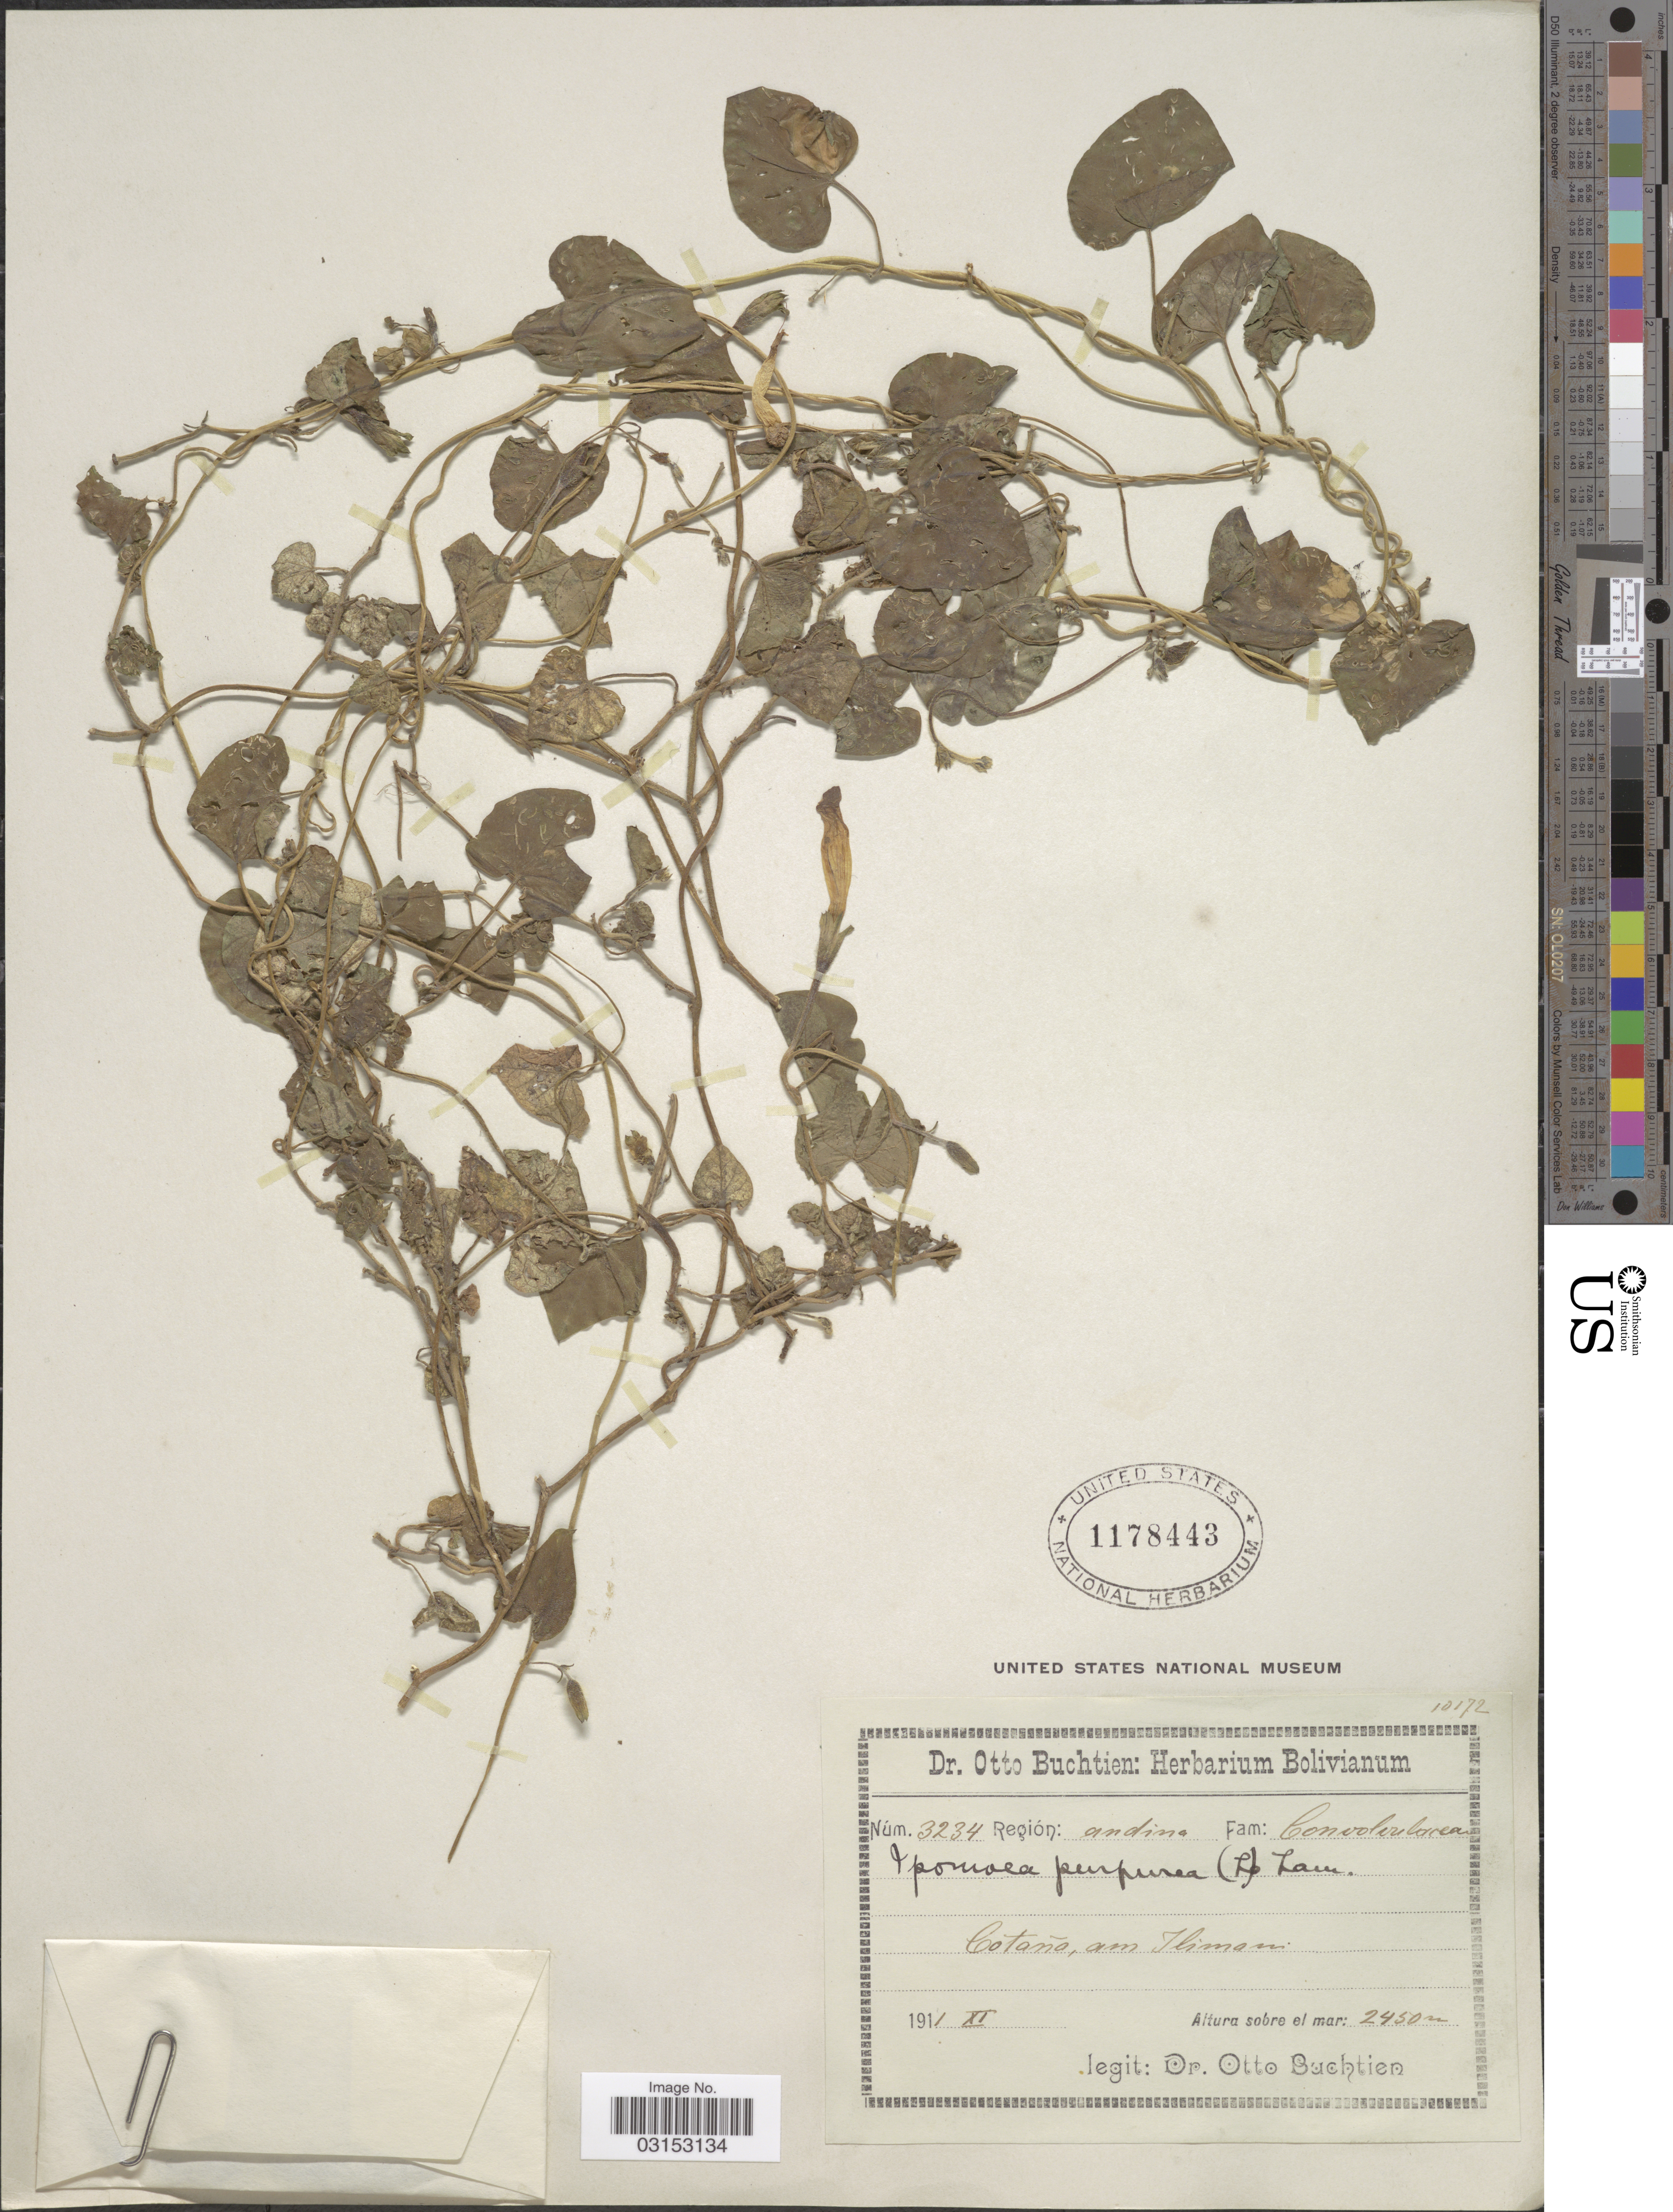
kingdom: Plantae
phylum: Tracheophyta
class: Magnoliopsida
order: Solanales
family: Convolvulaceae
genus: Ipomoea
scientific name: Ipomoea purpurea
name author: (L.) Roth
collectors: O. Buchtien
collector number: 3234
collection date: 1911-11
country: Bolivia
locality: Región: andina, Cotaña, am Ilimani.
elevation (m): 2450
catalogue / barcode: US 1178443